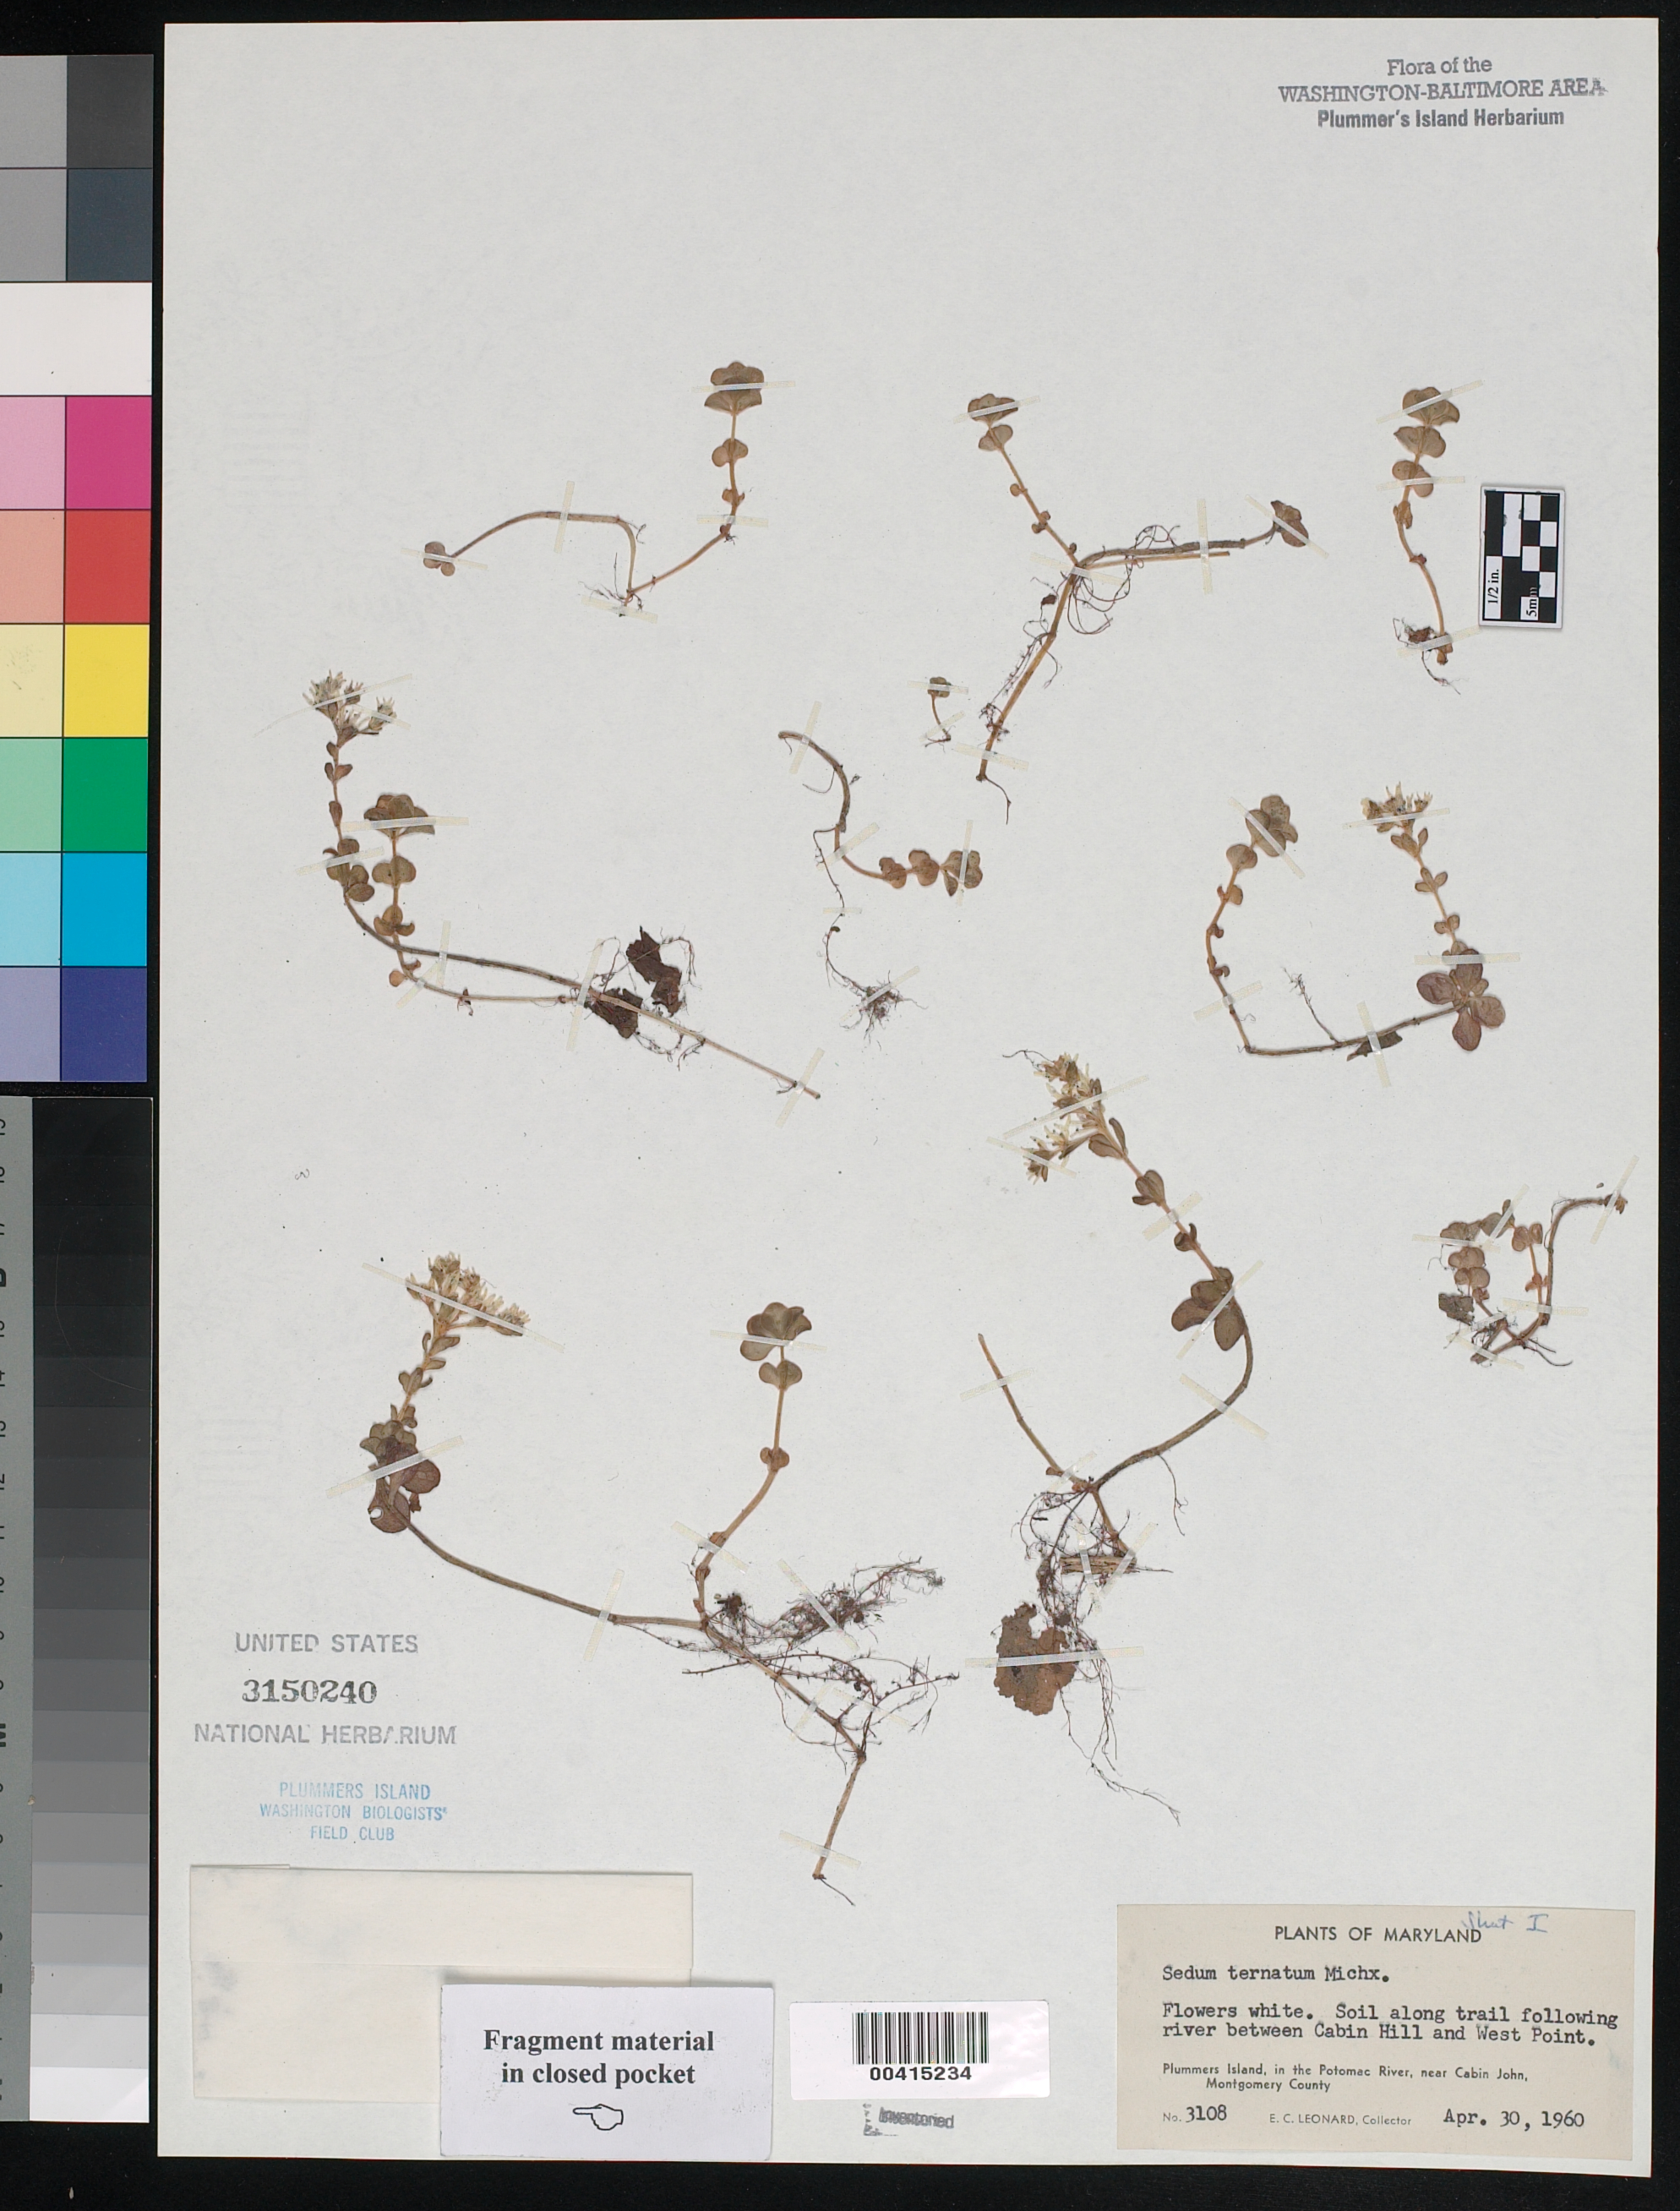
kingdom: Plantae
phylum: Tracheophyta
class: Magnoliopsida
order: Saxifragales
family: Crassulaceae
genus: Sedum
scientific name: Sedum ternatum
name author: Michx.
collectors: E. C. Leonard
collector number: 3108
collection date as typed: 30 Apr 1960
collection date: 1960-04-30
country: United States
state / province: Maryland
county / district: Montgomery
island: Plummers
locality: Plummer's Island, along trail following river between Cabin Hill and West Point C. & O. Canal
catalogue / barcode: US 3150240